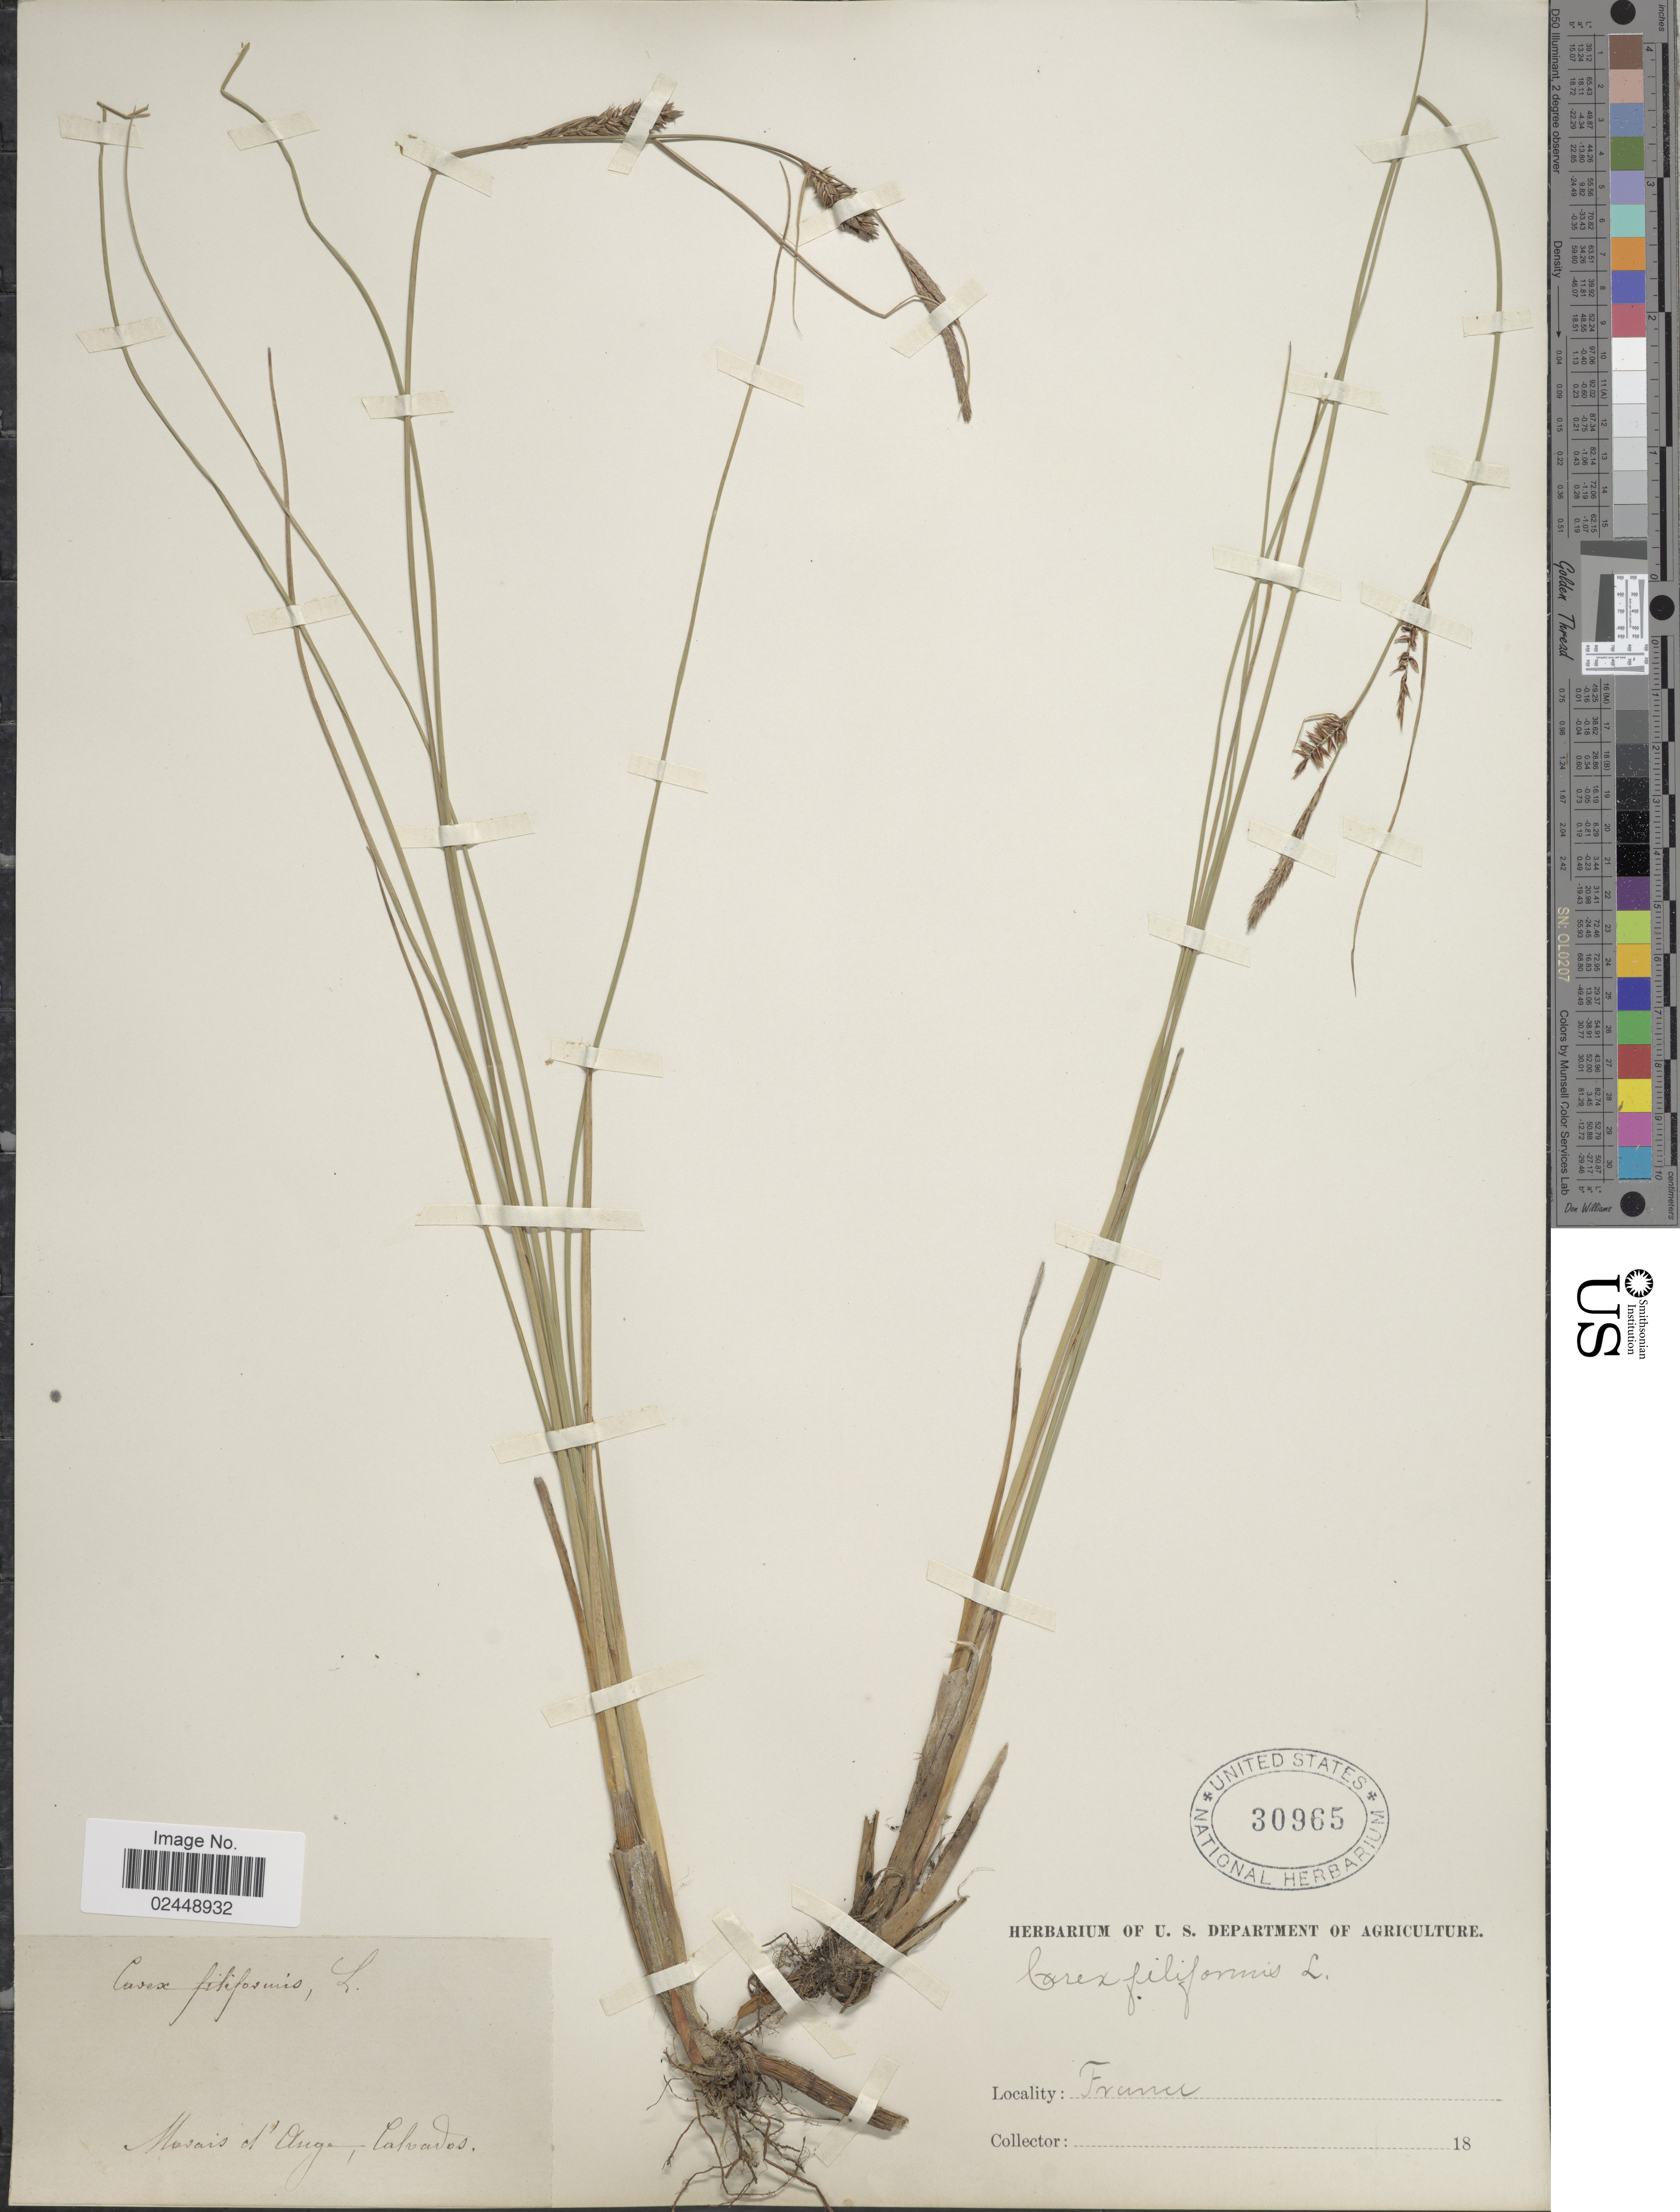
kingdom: Plantae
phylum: Tracheophyta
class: Liliopsida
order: Poales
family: Cyperaceae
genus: Carex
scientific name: Carex lasiocarpa var. lasiocarpa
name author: Ehrh.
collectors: ex herb. U. S. Department of Agriculture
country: France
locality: Mosais d'Anga, Calvados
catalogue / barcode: US 30965